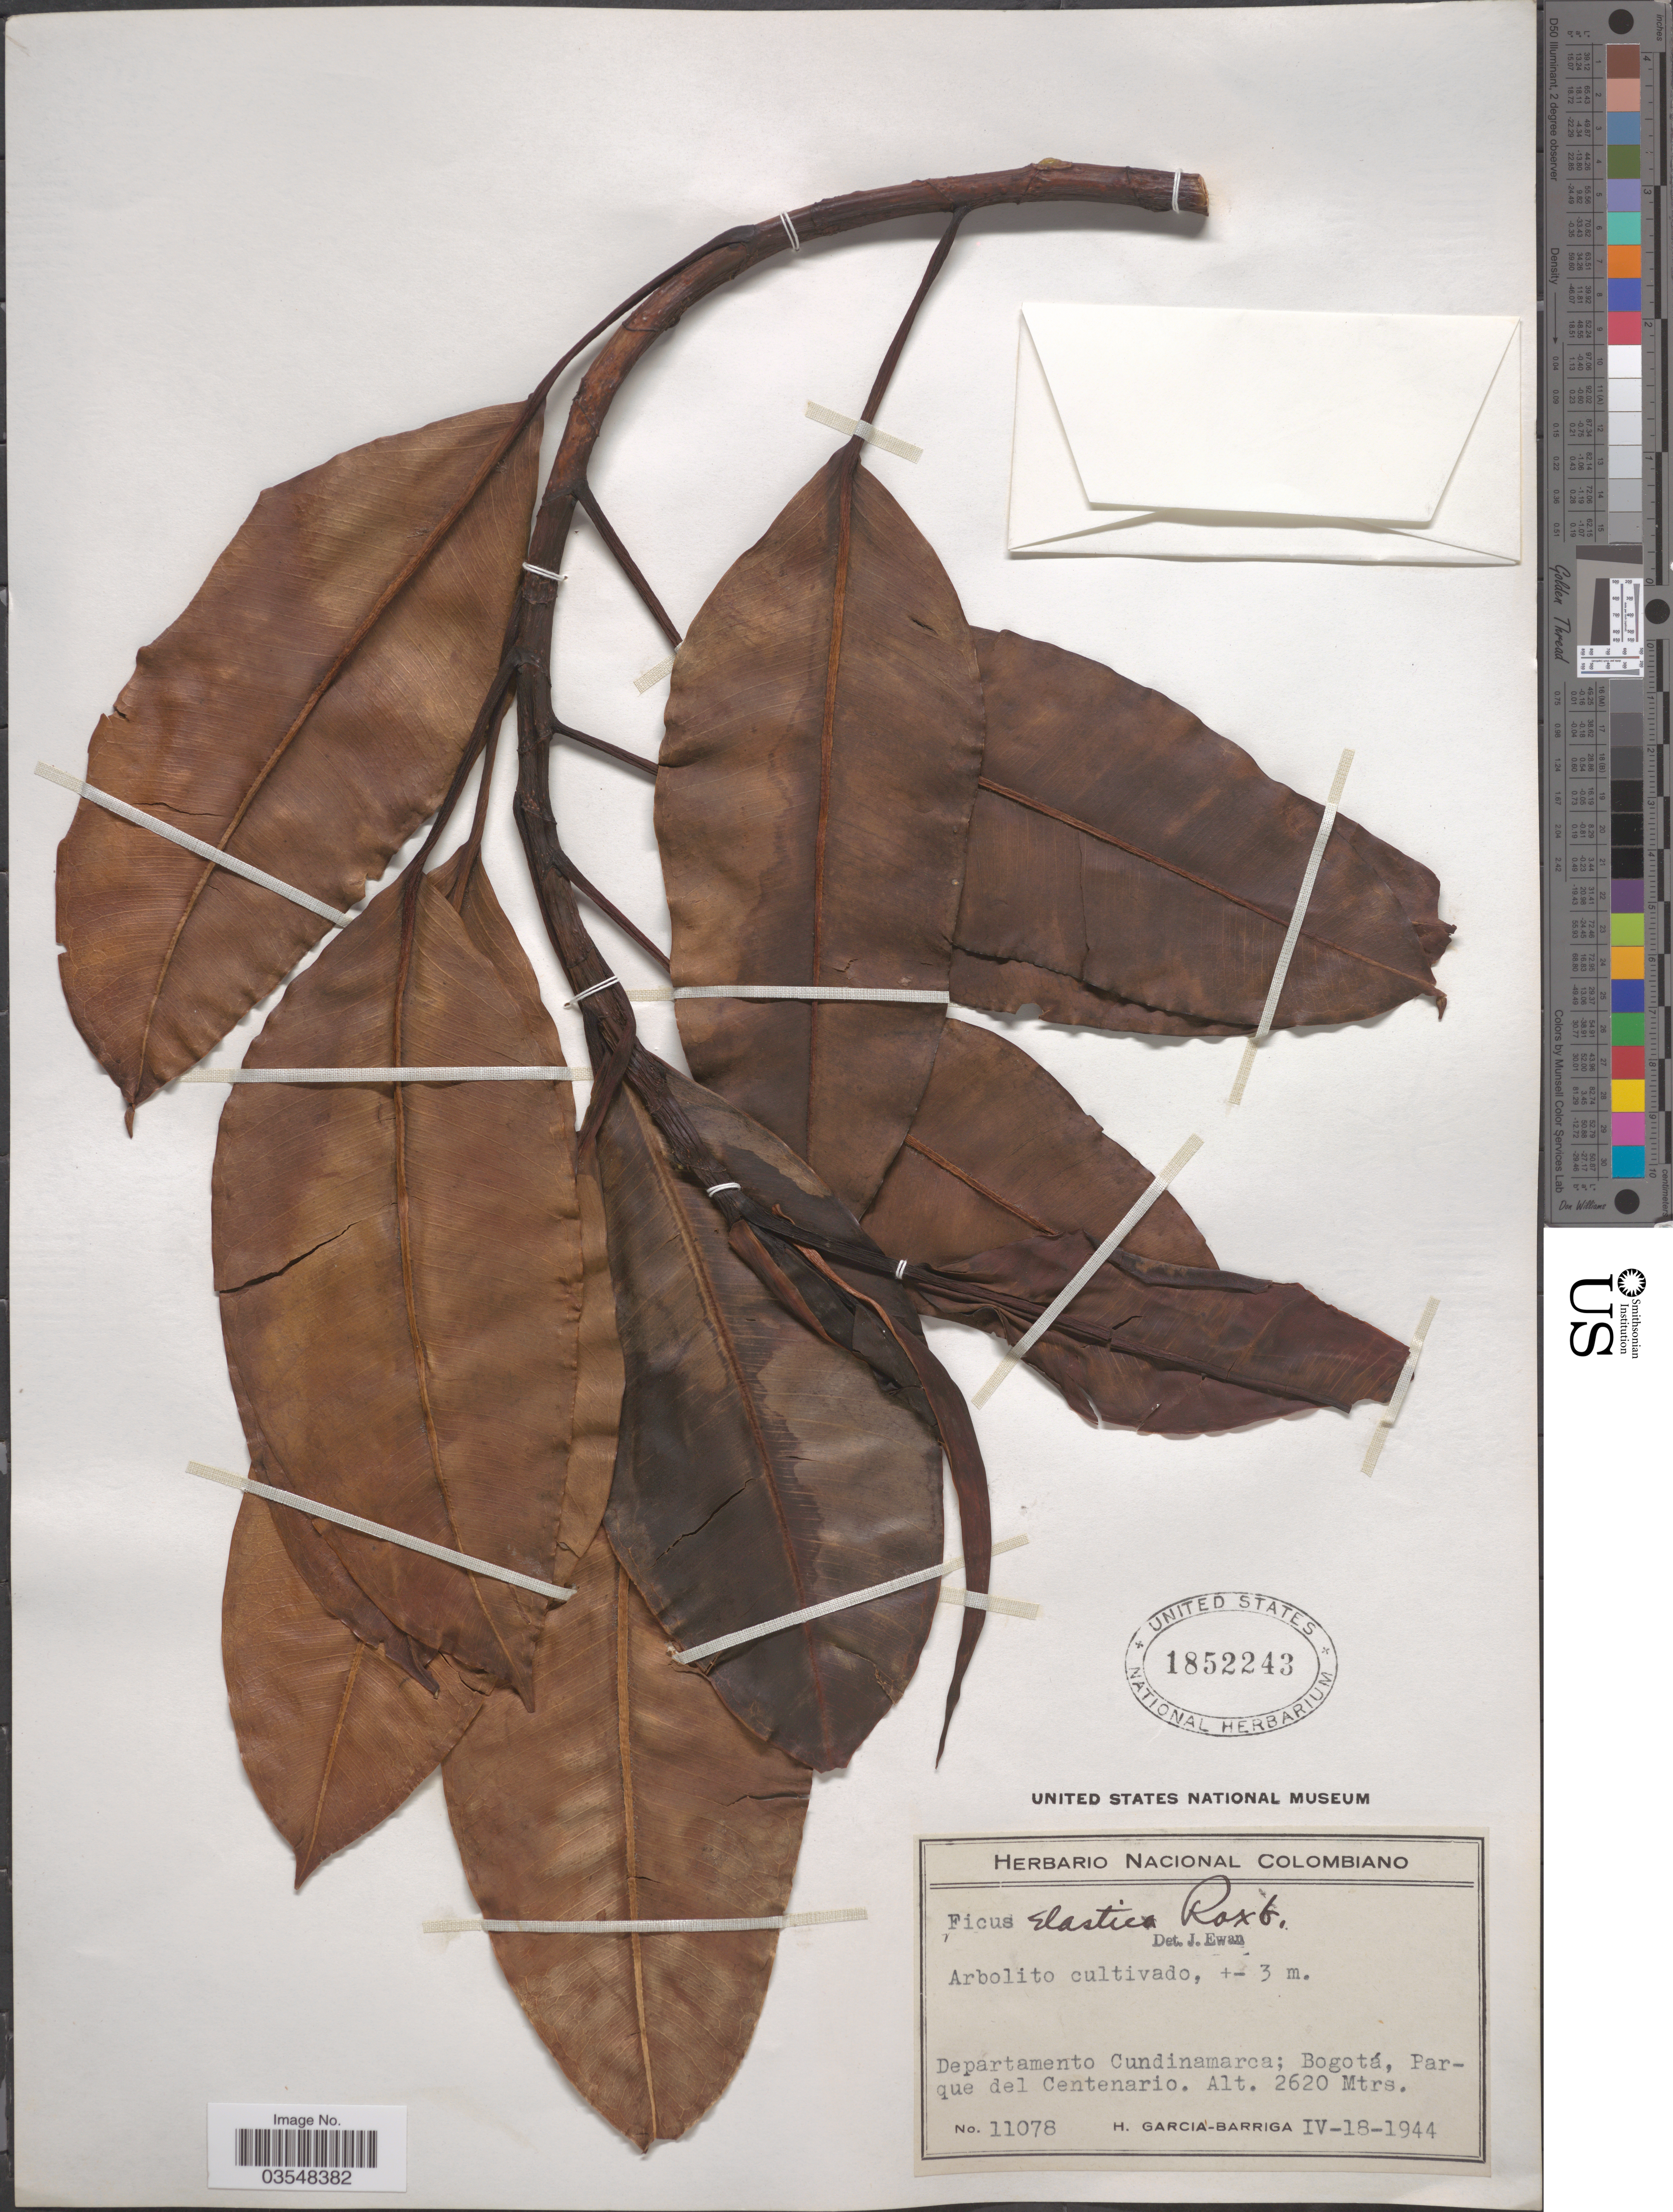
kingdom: Plantae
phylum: Tracheophyta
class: Magnoliopsida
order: Rosales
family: Moraceae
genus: Ficus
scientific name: Ficus elastica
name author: Roxb.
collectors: H. García Barriga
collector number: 11078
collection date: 1944-04-18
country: Colombia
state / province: Cundinamarca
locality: Departamento Cundinamarca: Bogotá, Parque del Centenario.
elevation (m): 2620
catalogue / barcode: US 1852243